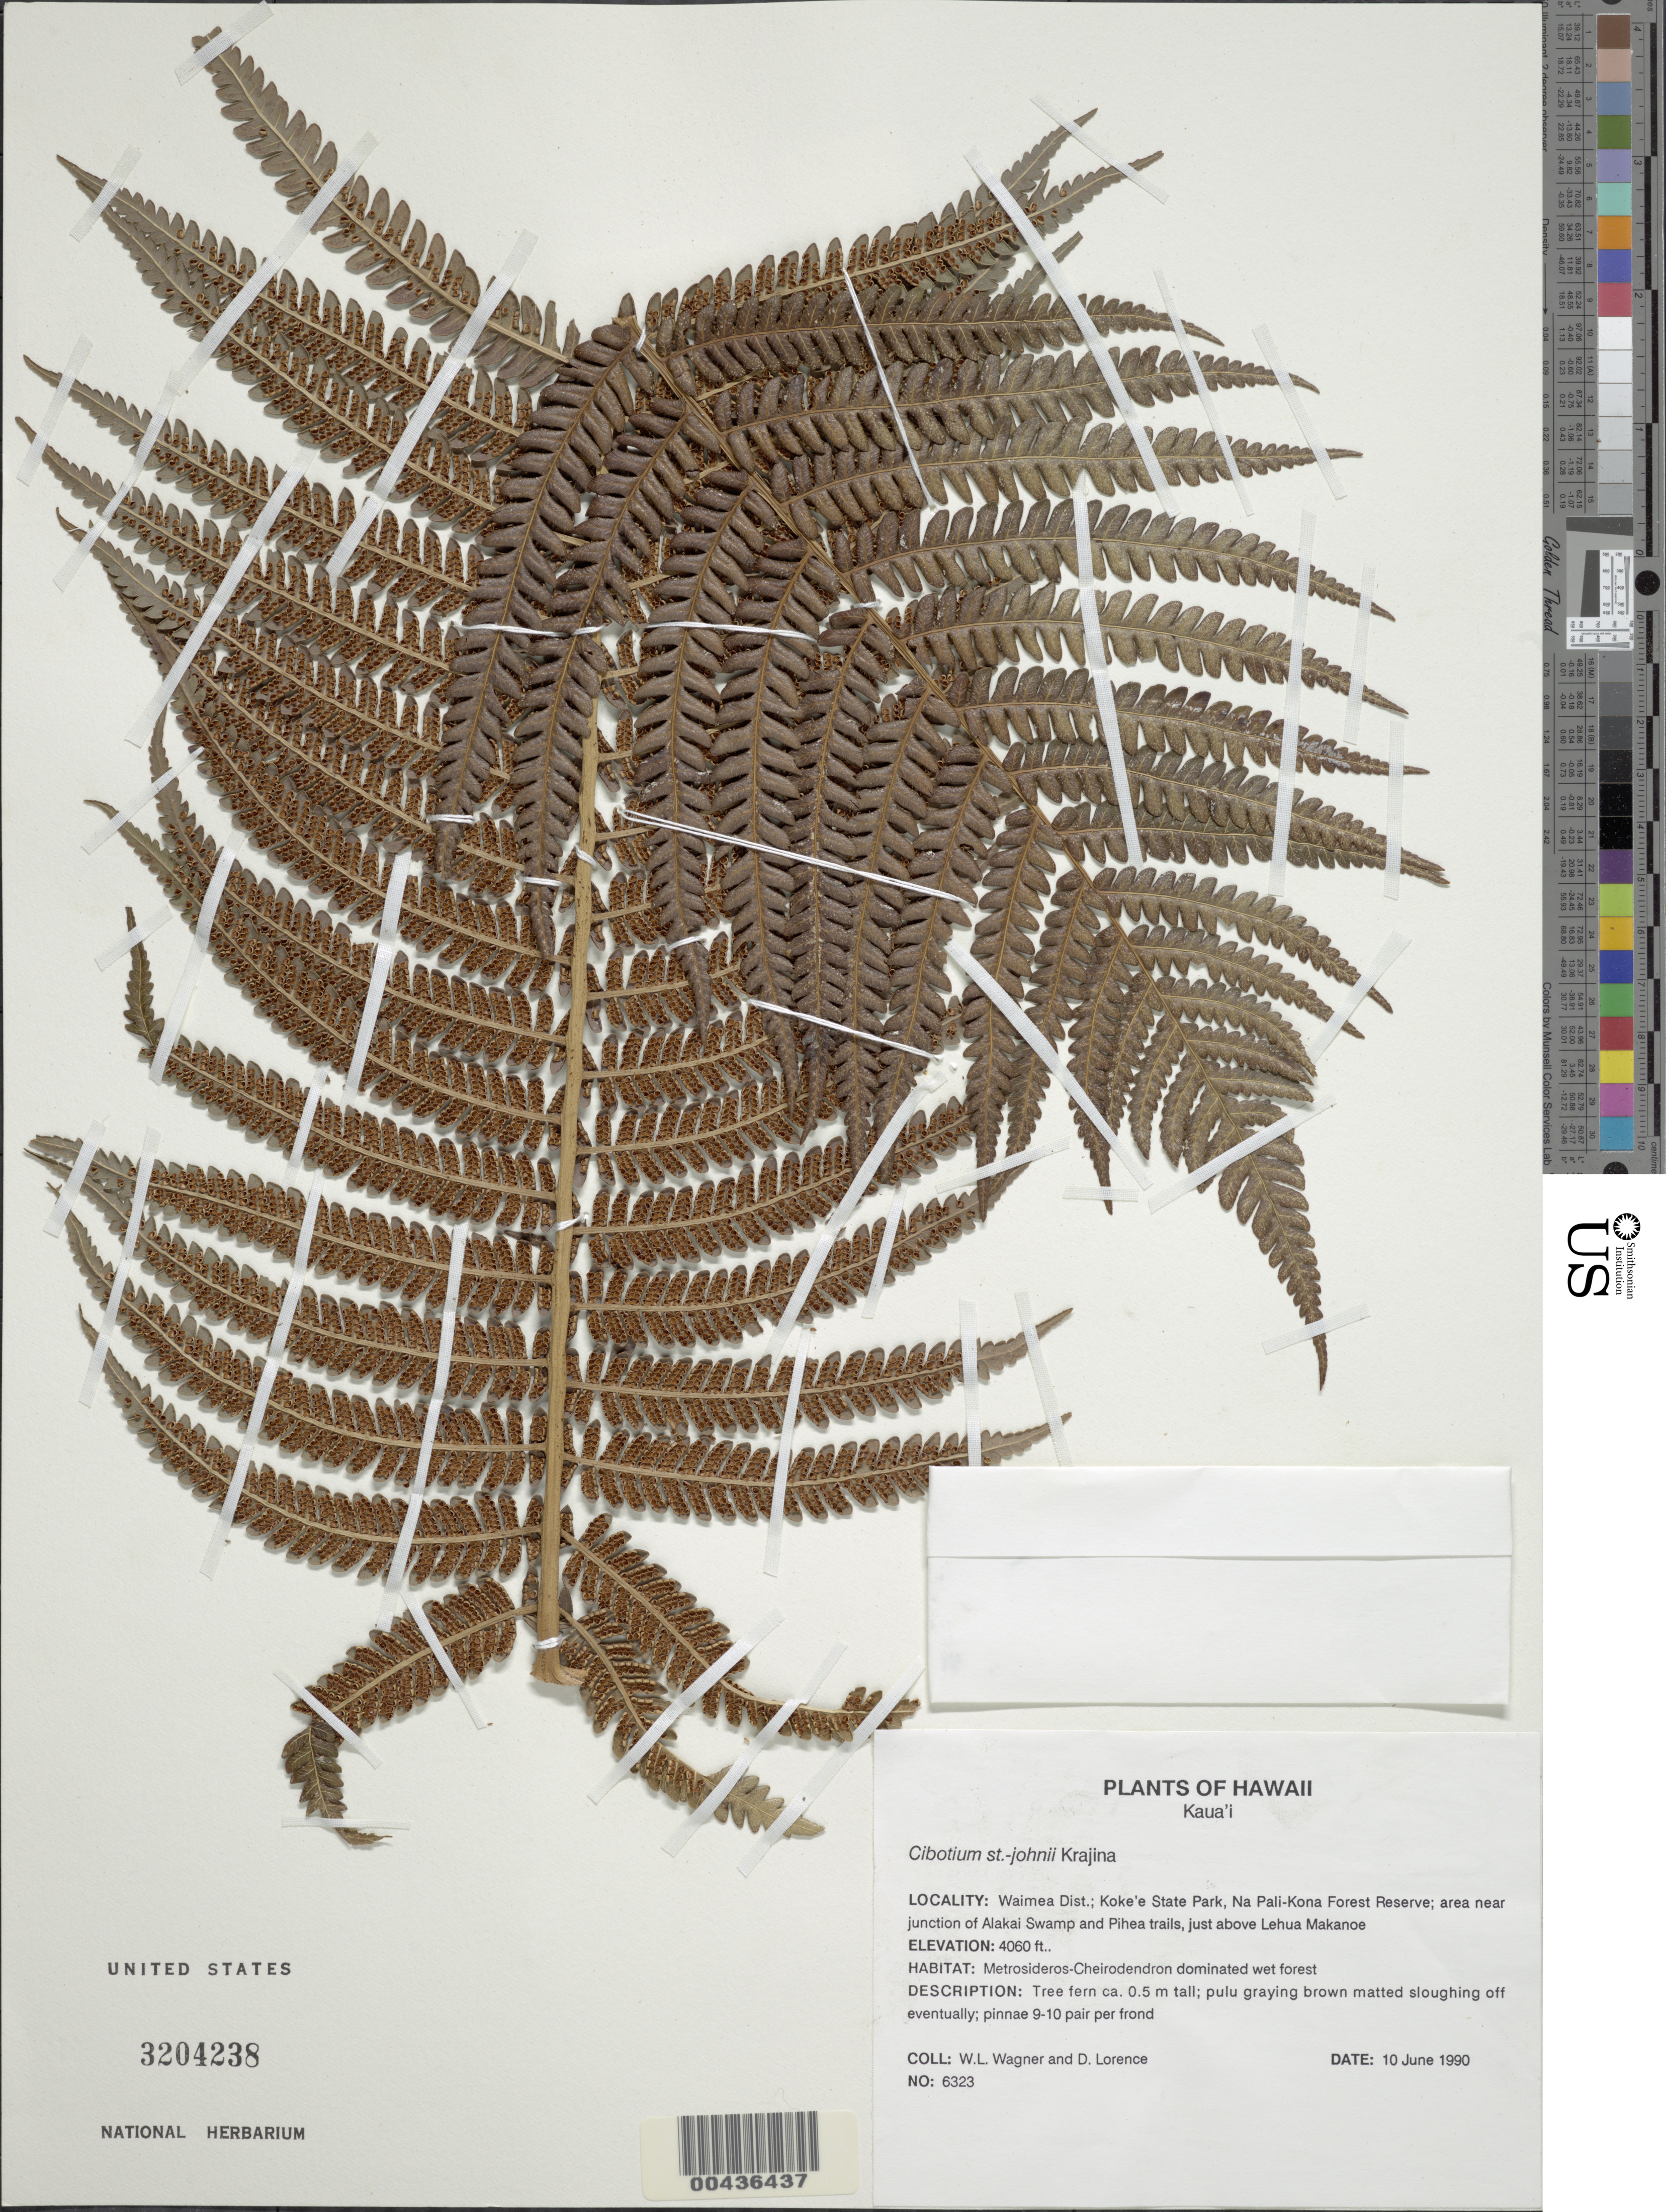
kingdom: Plantae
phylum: Tracheophyta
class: Polypodiopsida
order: Cyatheales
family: Cibotiaceae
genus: Cibotium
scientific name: Cibotium glaucum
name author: (Sm.) Hook. & Arn.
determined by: Wagner, W. L., (BOT), Smithsonian Institution - National Museum of Natural History (UNITED STATES)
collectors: W. L. Wagner & D. Lorence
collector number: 6323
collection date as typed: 10 Jun 1990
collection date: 1990-06-10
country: United States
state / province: Hawaii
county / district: Kauai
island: Kaua'i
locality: Waimea Dist.; Koke'e State Park, Na Pali-Kona Forest Reserve; area near junction of Alakai Swamp and Pihea trails, just above...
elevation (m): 1237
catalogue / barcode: US 3204238